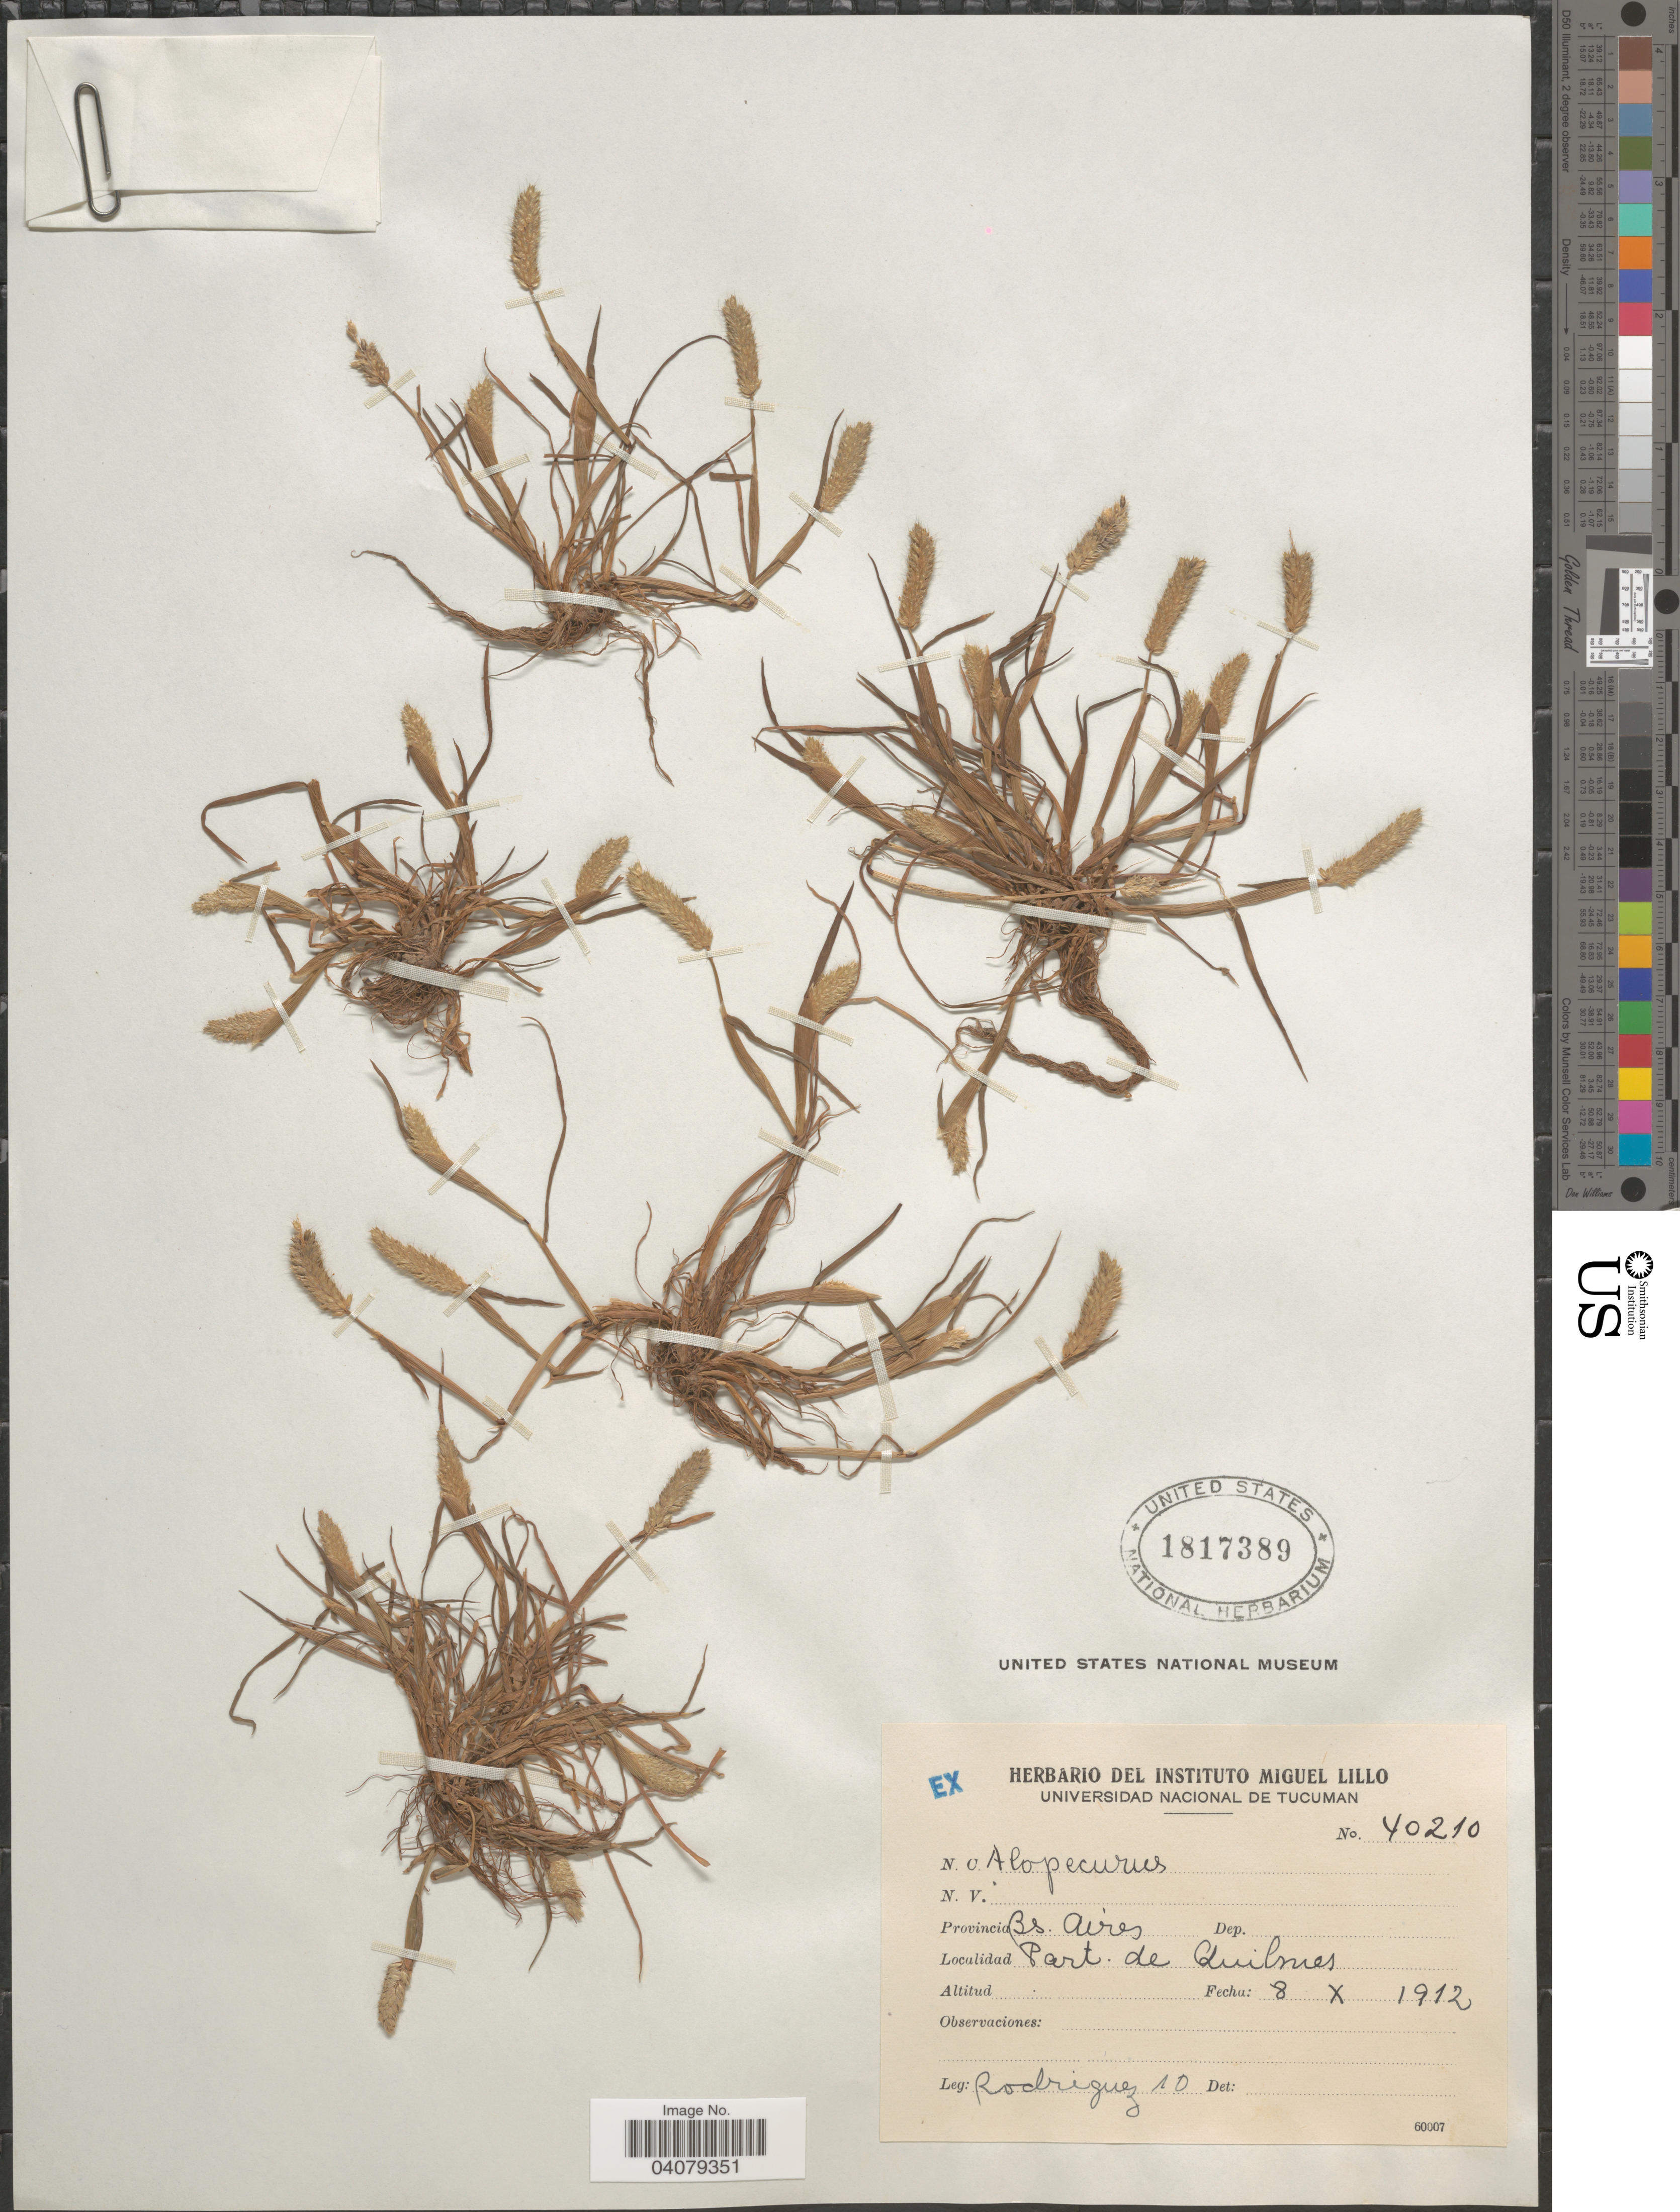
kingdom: Plantae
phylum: Tracheophyta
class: Liliopsida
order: Poales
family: Poaceae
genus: Alopecurus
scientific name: Alopecurus bonariensis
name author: Parodi & Thell.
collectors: Rodriguez, --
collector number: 10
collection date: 1912-10-08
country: Argentina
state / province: Buenos Aires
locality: Part. de Quilmes.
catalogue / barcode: US 1817389